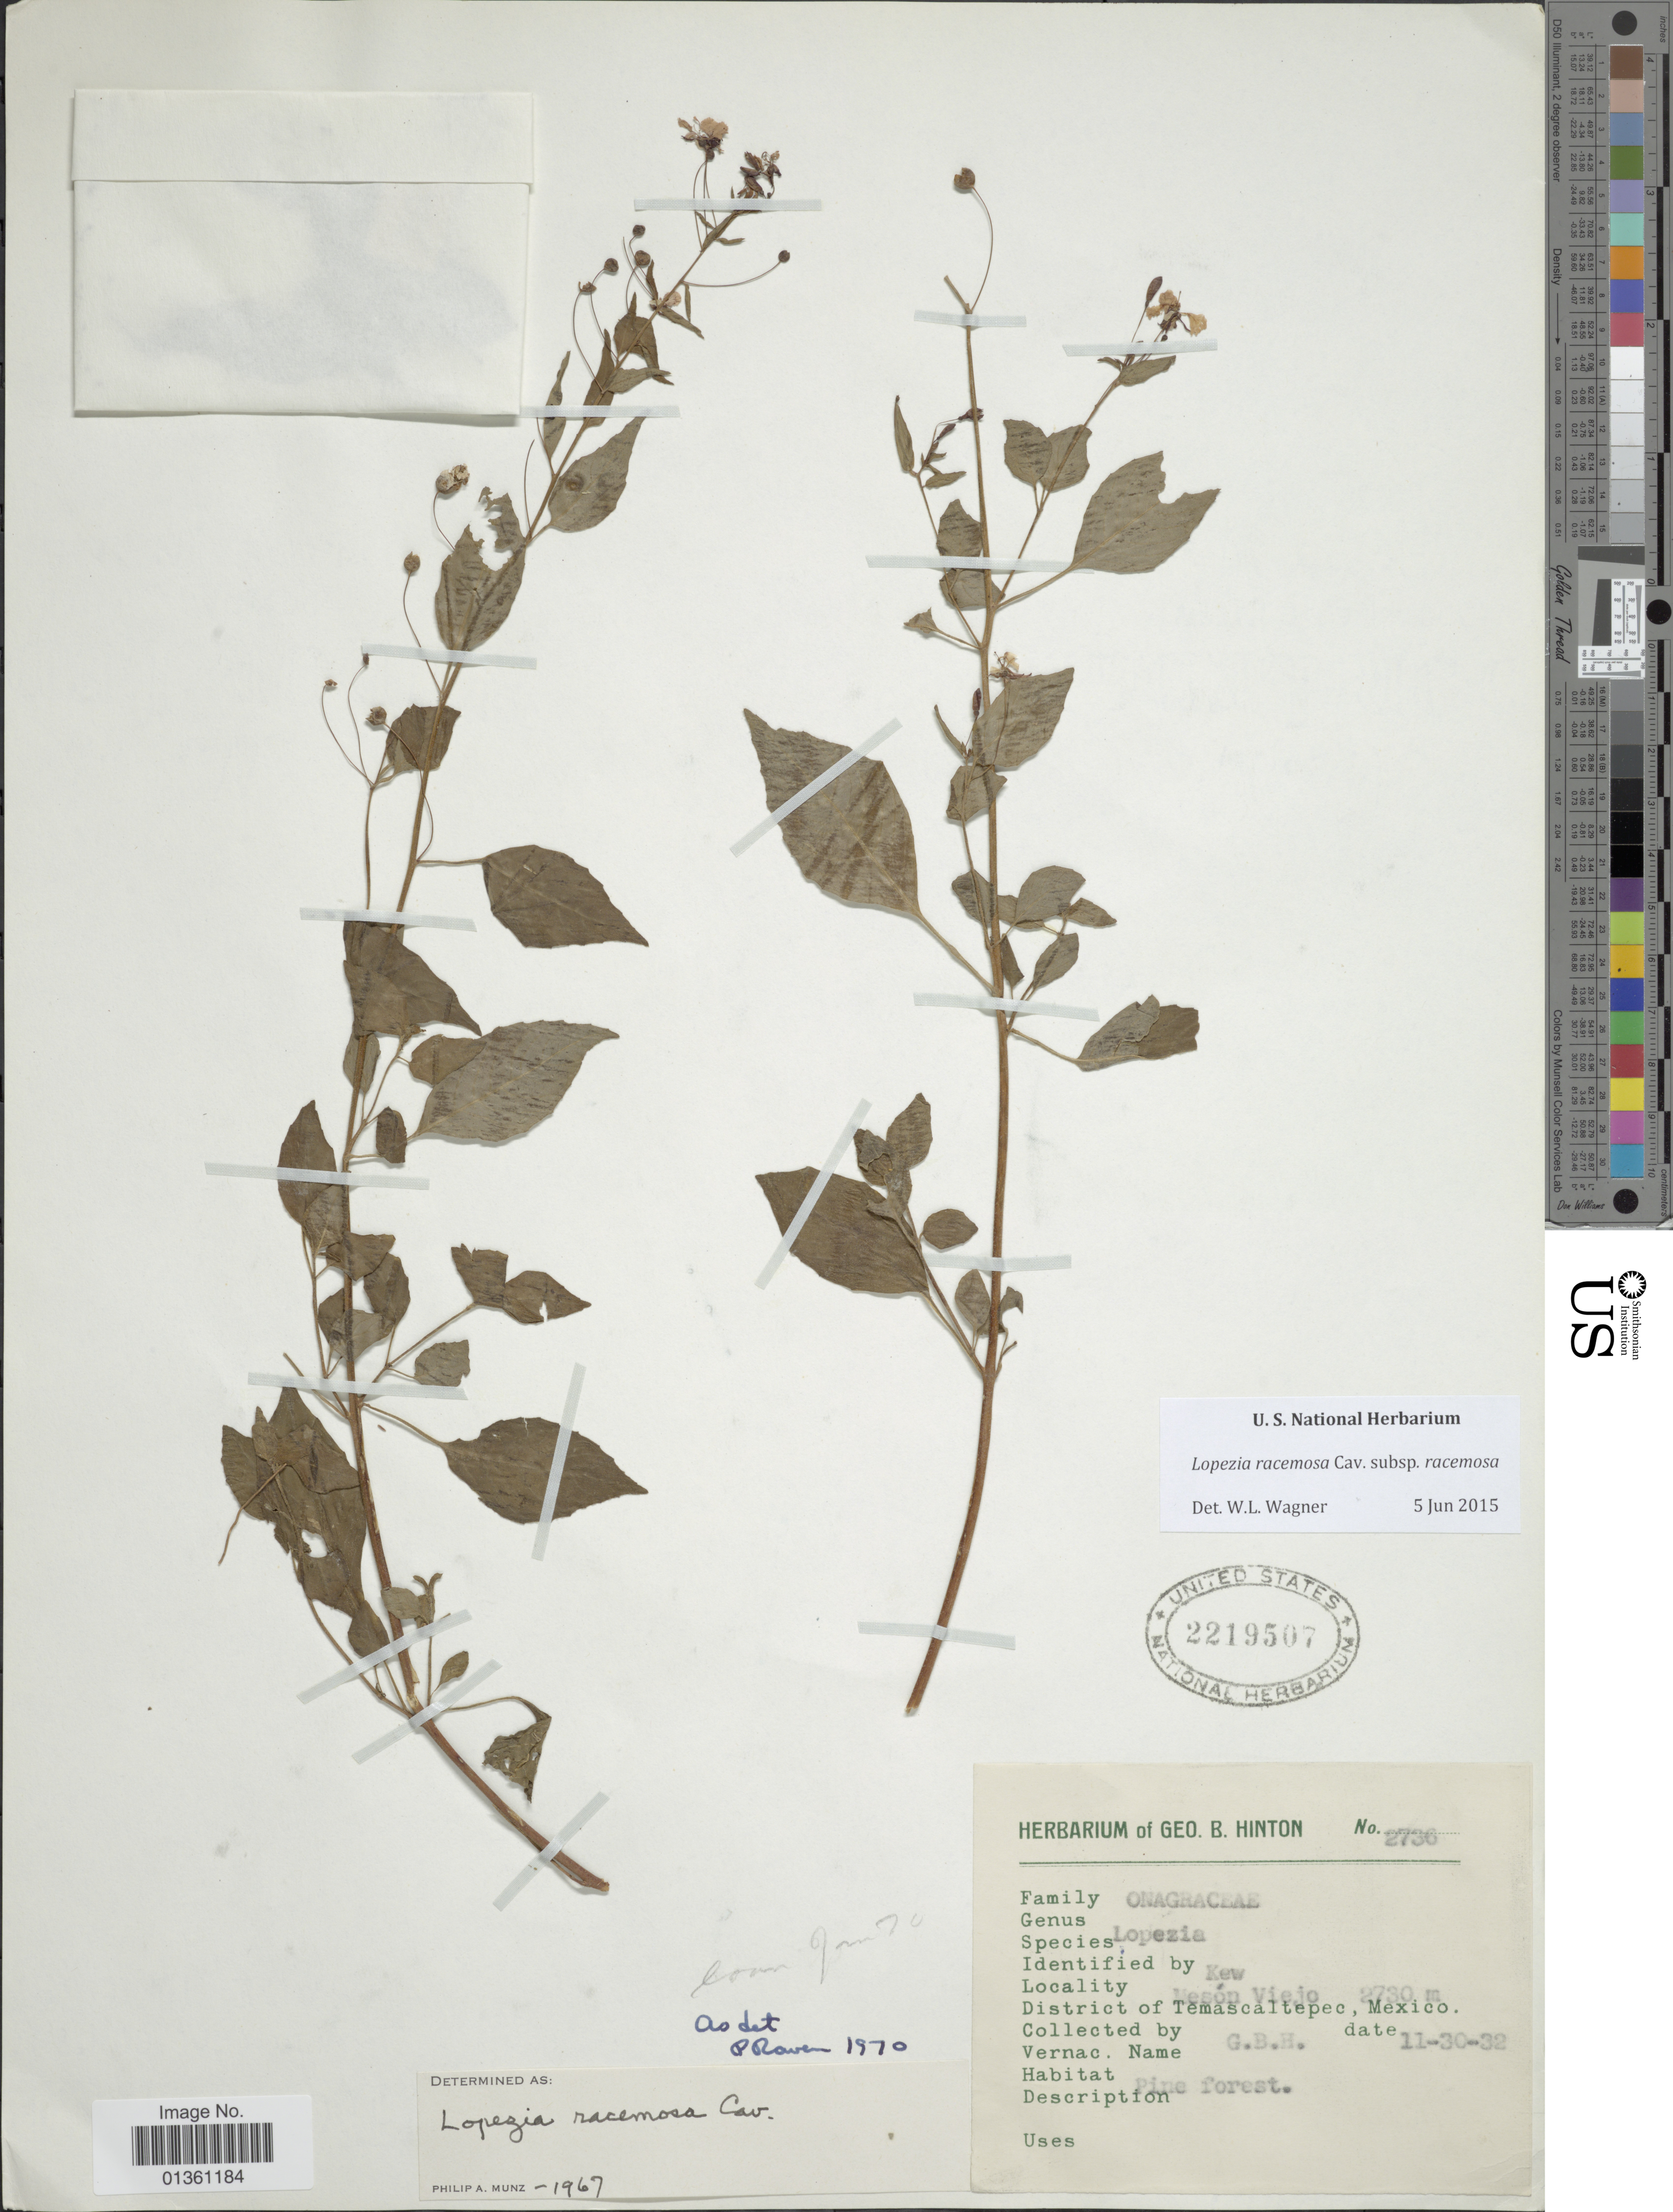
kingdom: Plantae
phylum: Tracheophyta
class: Magnoliopsida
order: Myrtales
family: Onagraceae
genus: Lopezia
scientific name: Lopezia racemosa subsp. racemosa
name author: Cav.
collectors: G. B. Hinton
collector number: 2736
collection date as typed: Transcribed d/m/y: 30/11/32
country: Mexico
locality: Mesón Viejo. District of Temascaltepec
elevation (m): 2730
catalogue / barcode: US 2219507